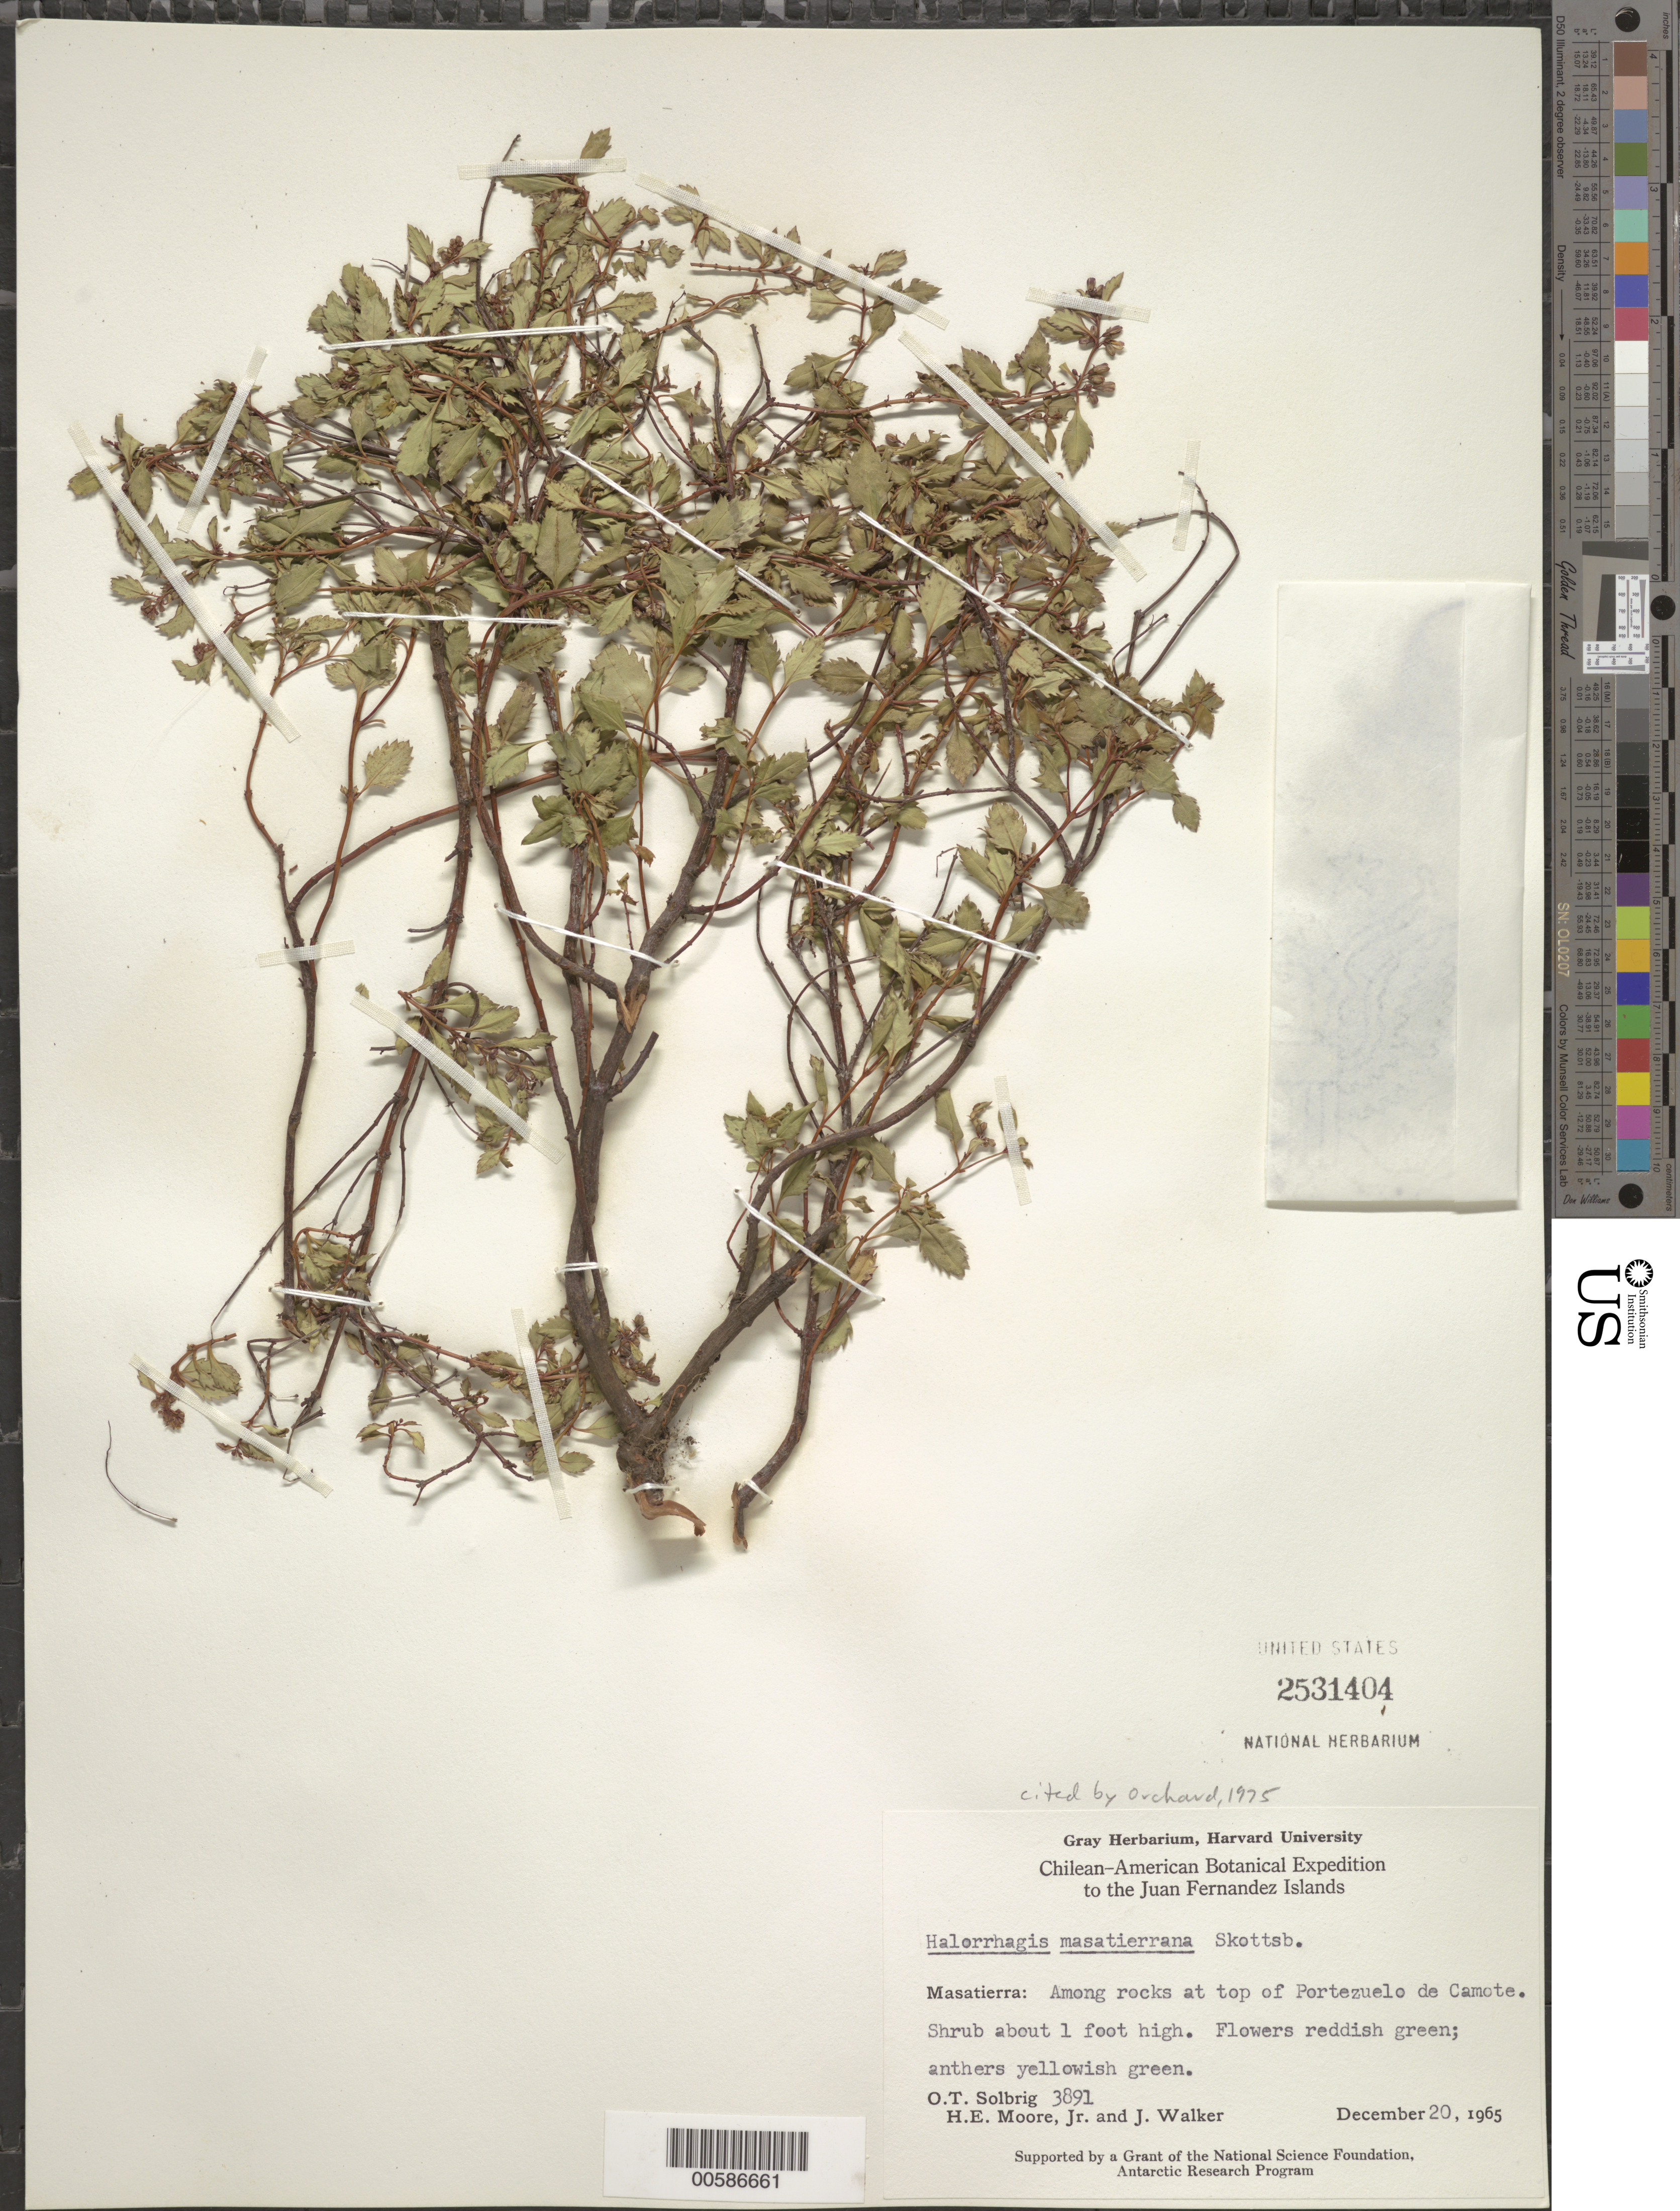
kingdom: Plantae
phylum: Tracheophyta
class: Magnoliopsida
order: Saxifragales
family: Haloragaceae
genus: Haloragis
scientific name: Haloragis masatierrana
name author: Skottsb.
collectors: O. T. Solbrig, H. E. Moore & J. Walker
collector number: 3891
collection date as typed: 20 Dec 1965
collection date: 1965-12-20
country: Chile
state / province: Valparaíso (V)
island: Isla Más a Tierra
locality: Portezuelo de Camote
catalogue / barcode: US 2531404